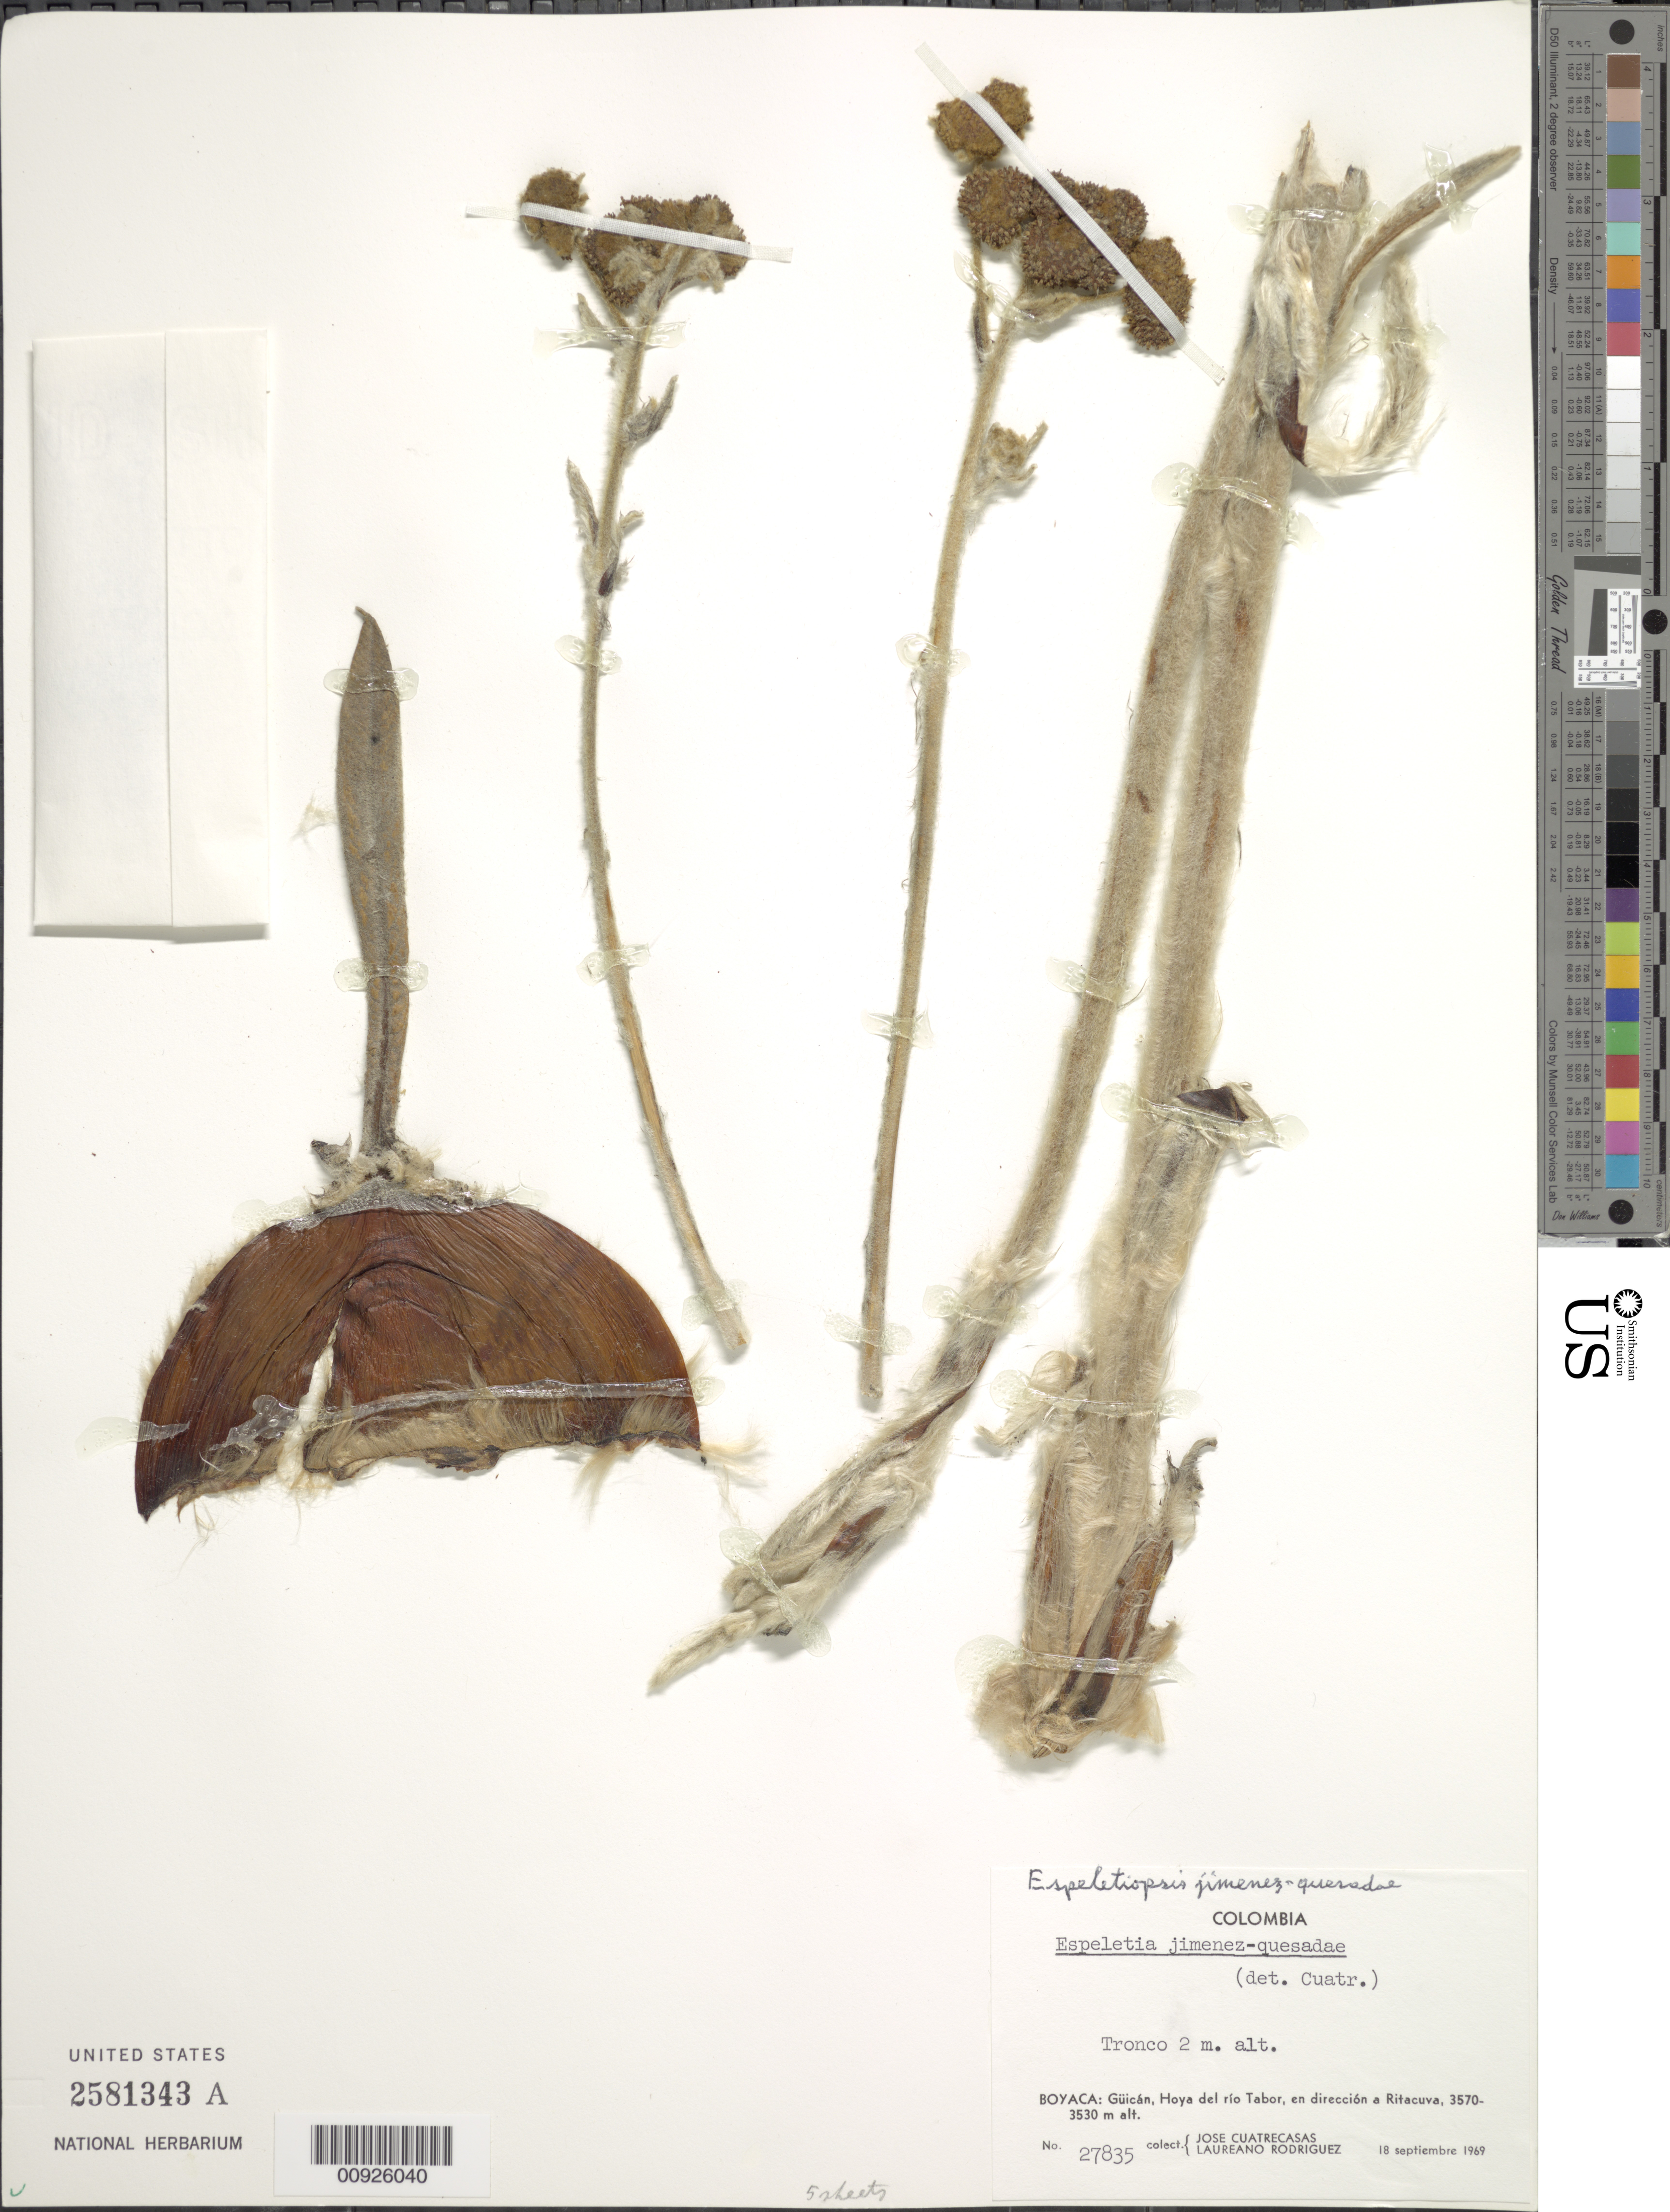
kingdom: Plantae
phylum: Tracheophyta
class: Magnoliopsida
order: Asterales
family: Asteraceae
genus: Espeletiopsis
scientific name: Espeletiopsis jimenez-quesadae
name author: (Cuatrec.) Cuatrec.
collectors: J. Cuatrecasas & L. Rodriguez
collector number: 27835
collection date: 1969-09-18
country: Colombia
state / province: Boyacá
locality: Boyacá: Guican, Hoya del rio Tabor, en direccion a Ritacurva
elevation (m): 3530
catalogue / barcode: US 2581343A